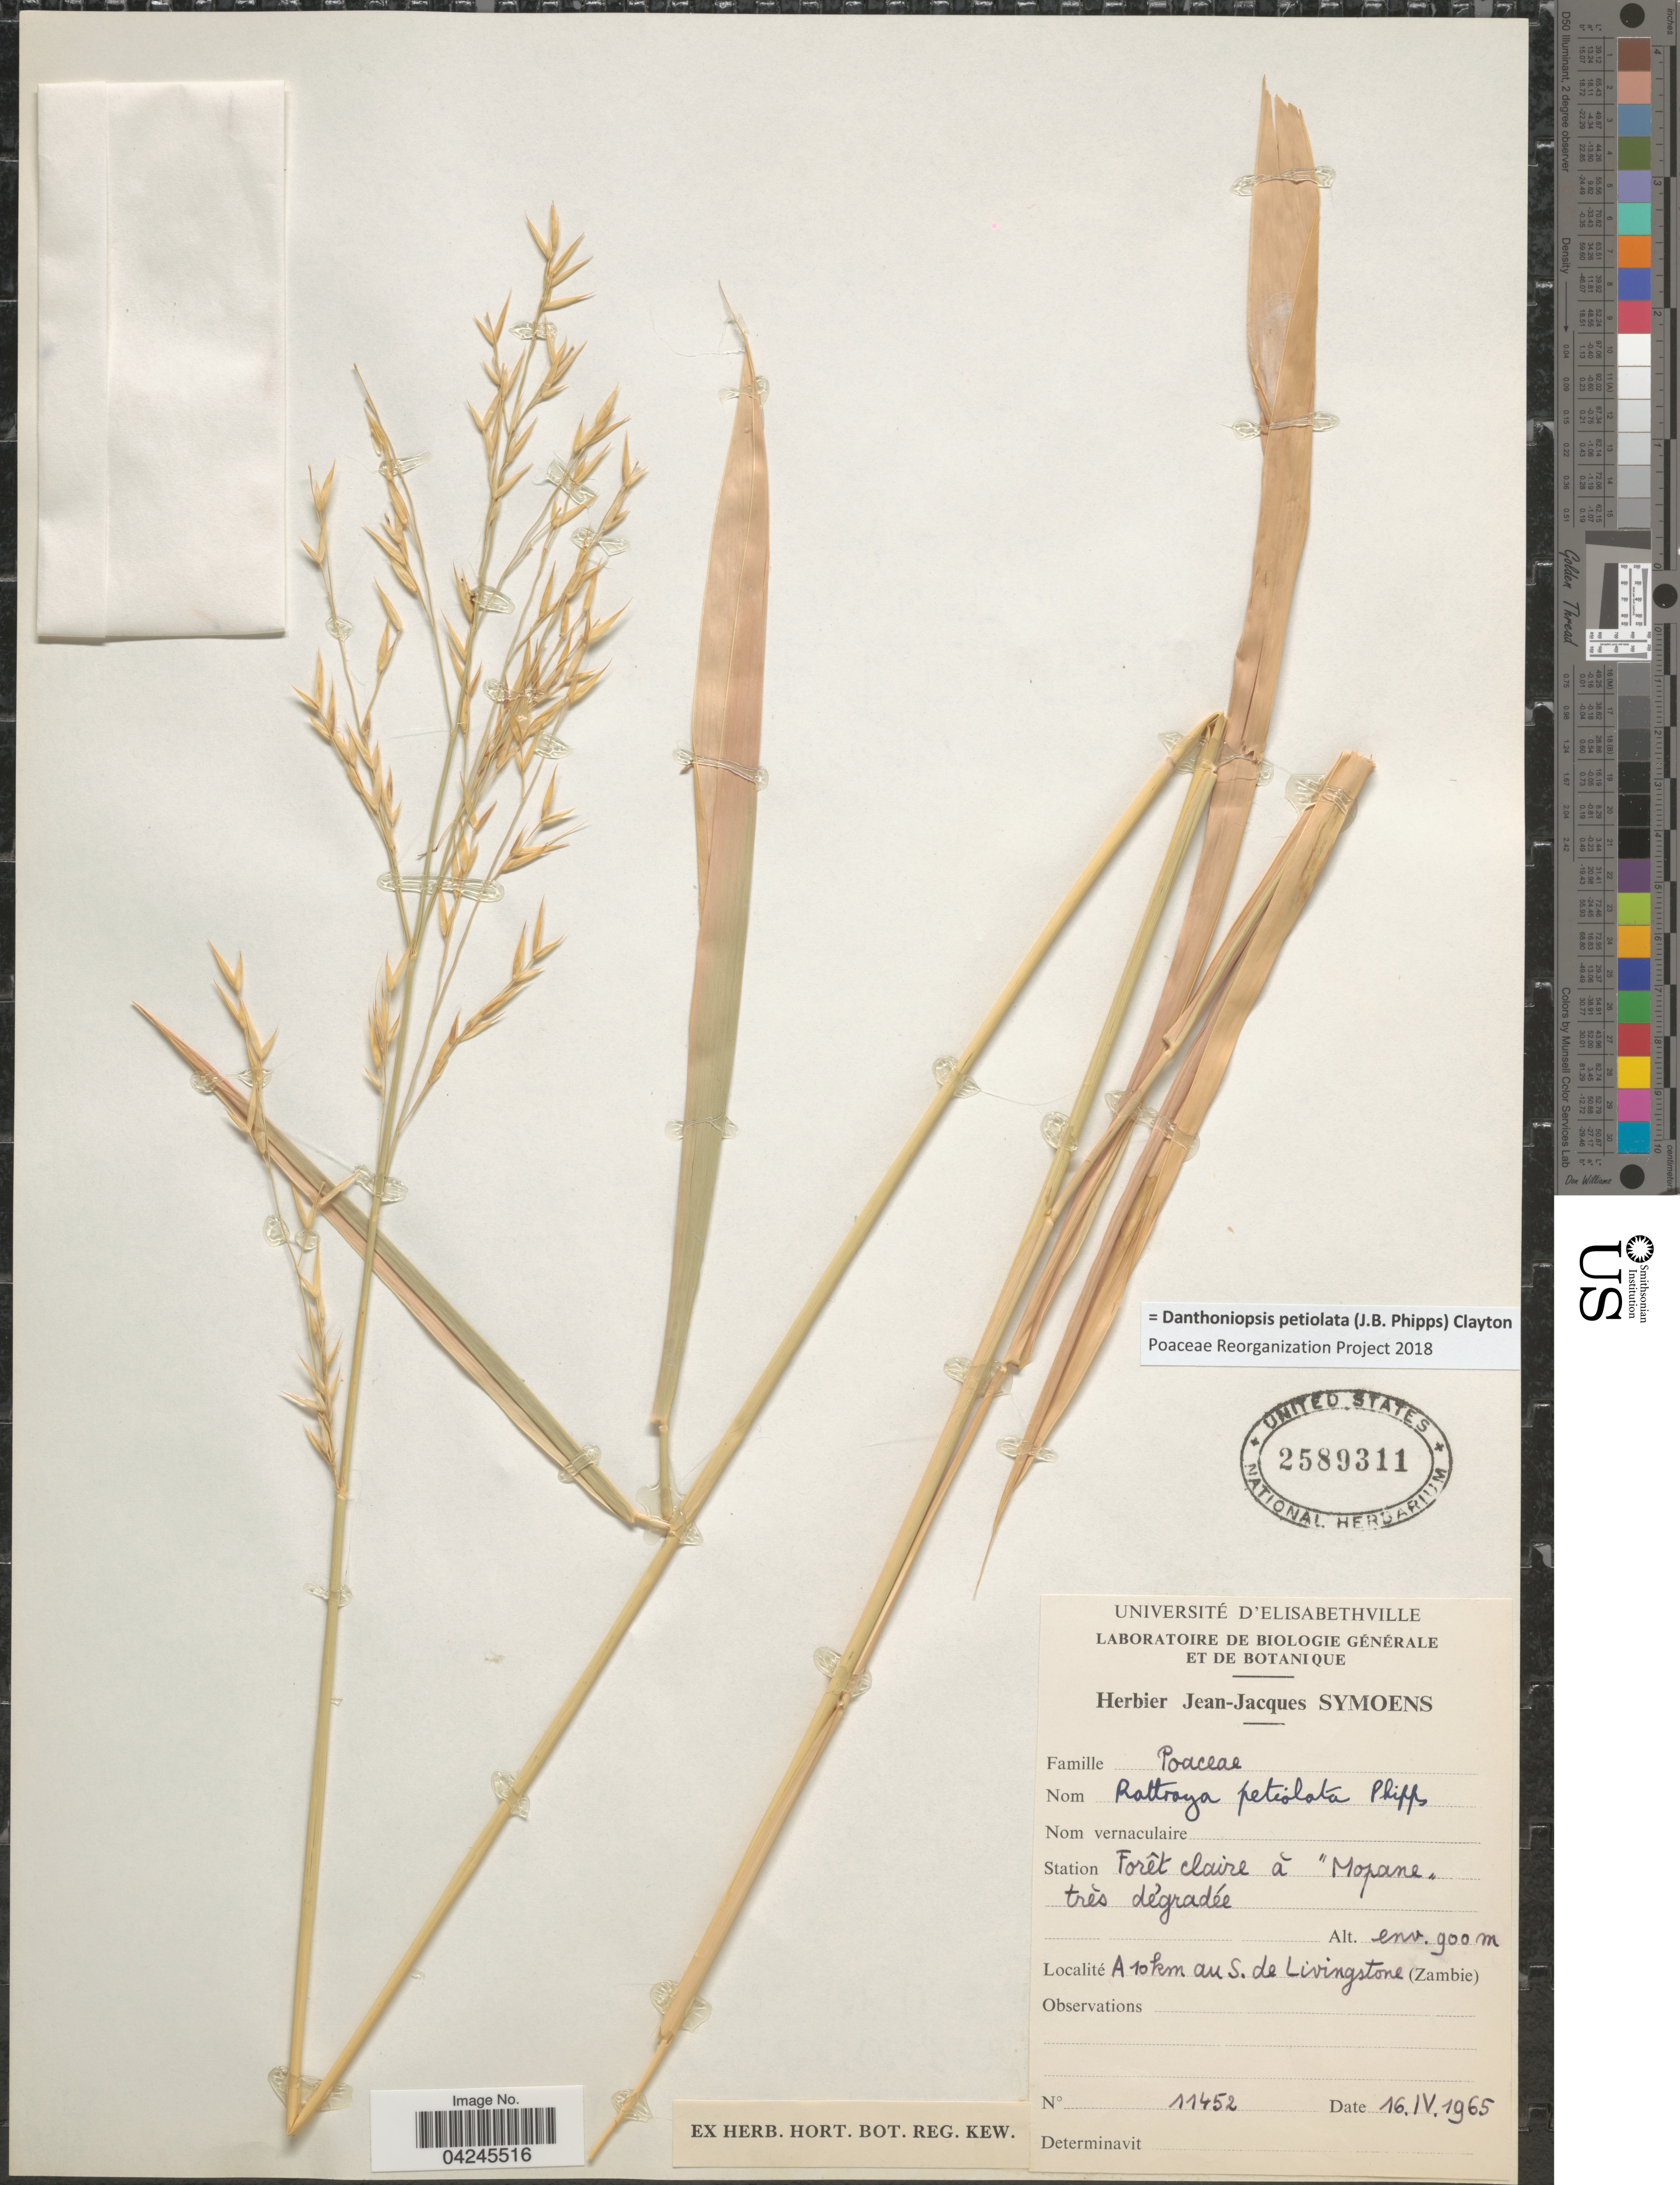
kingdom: Plantae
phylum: Tracheophyta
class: Liliopsida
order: Poales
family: Poaceae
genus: Danthoniopsis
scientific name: Danthoniopsis petiolata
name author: (J.B. Phipps) Clayton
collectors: ex herb. Jean-Jacques Symoens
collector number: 11452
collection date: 1965-04-16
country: Zambia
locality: Forêt claire ă "Mopane" trĕs dĕgradée. A 10 km au S. de Livingstone.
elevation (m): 900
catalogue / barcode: US 2589311